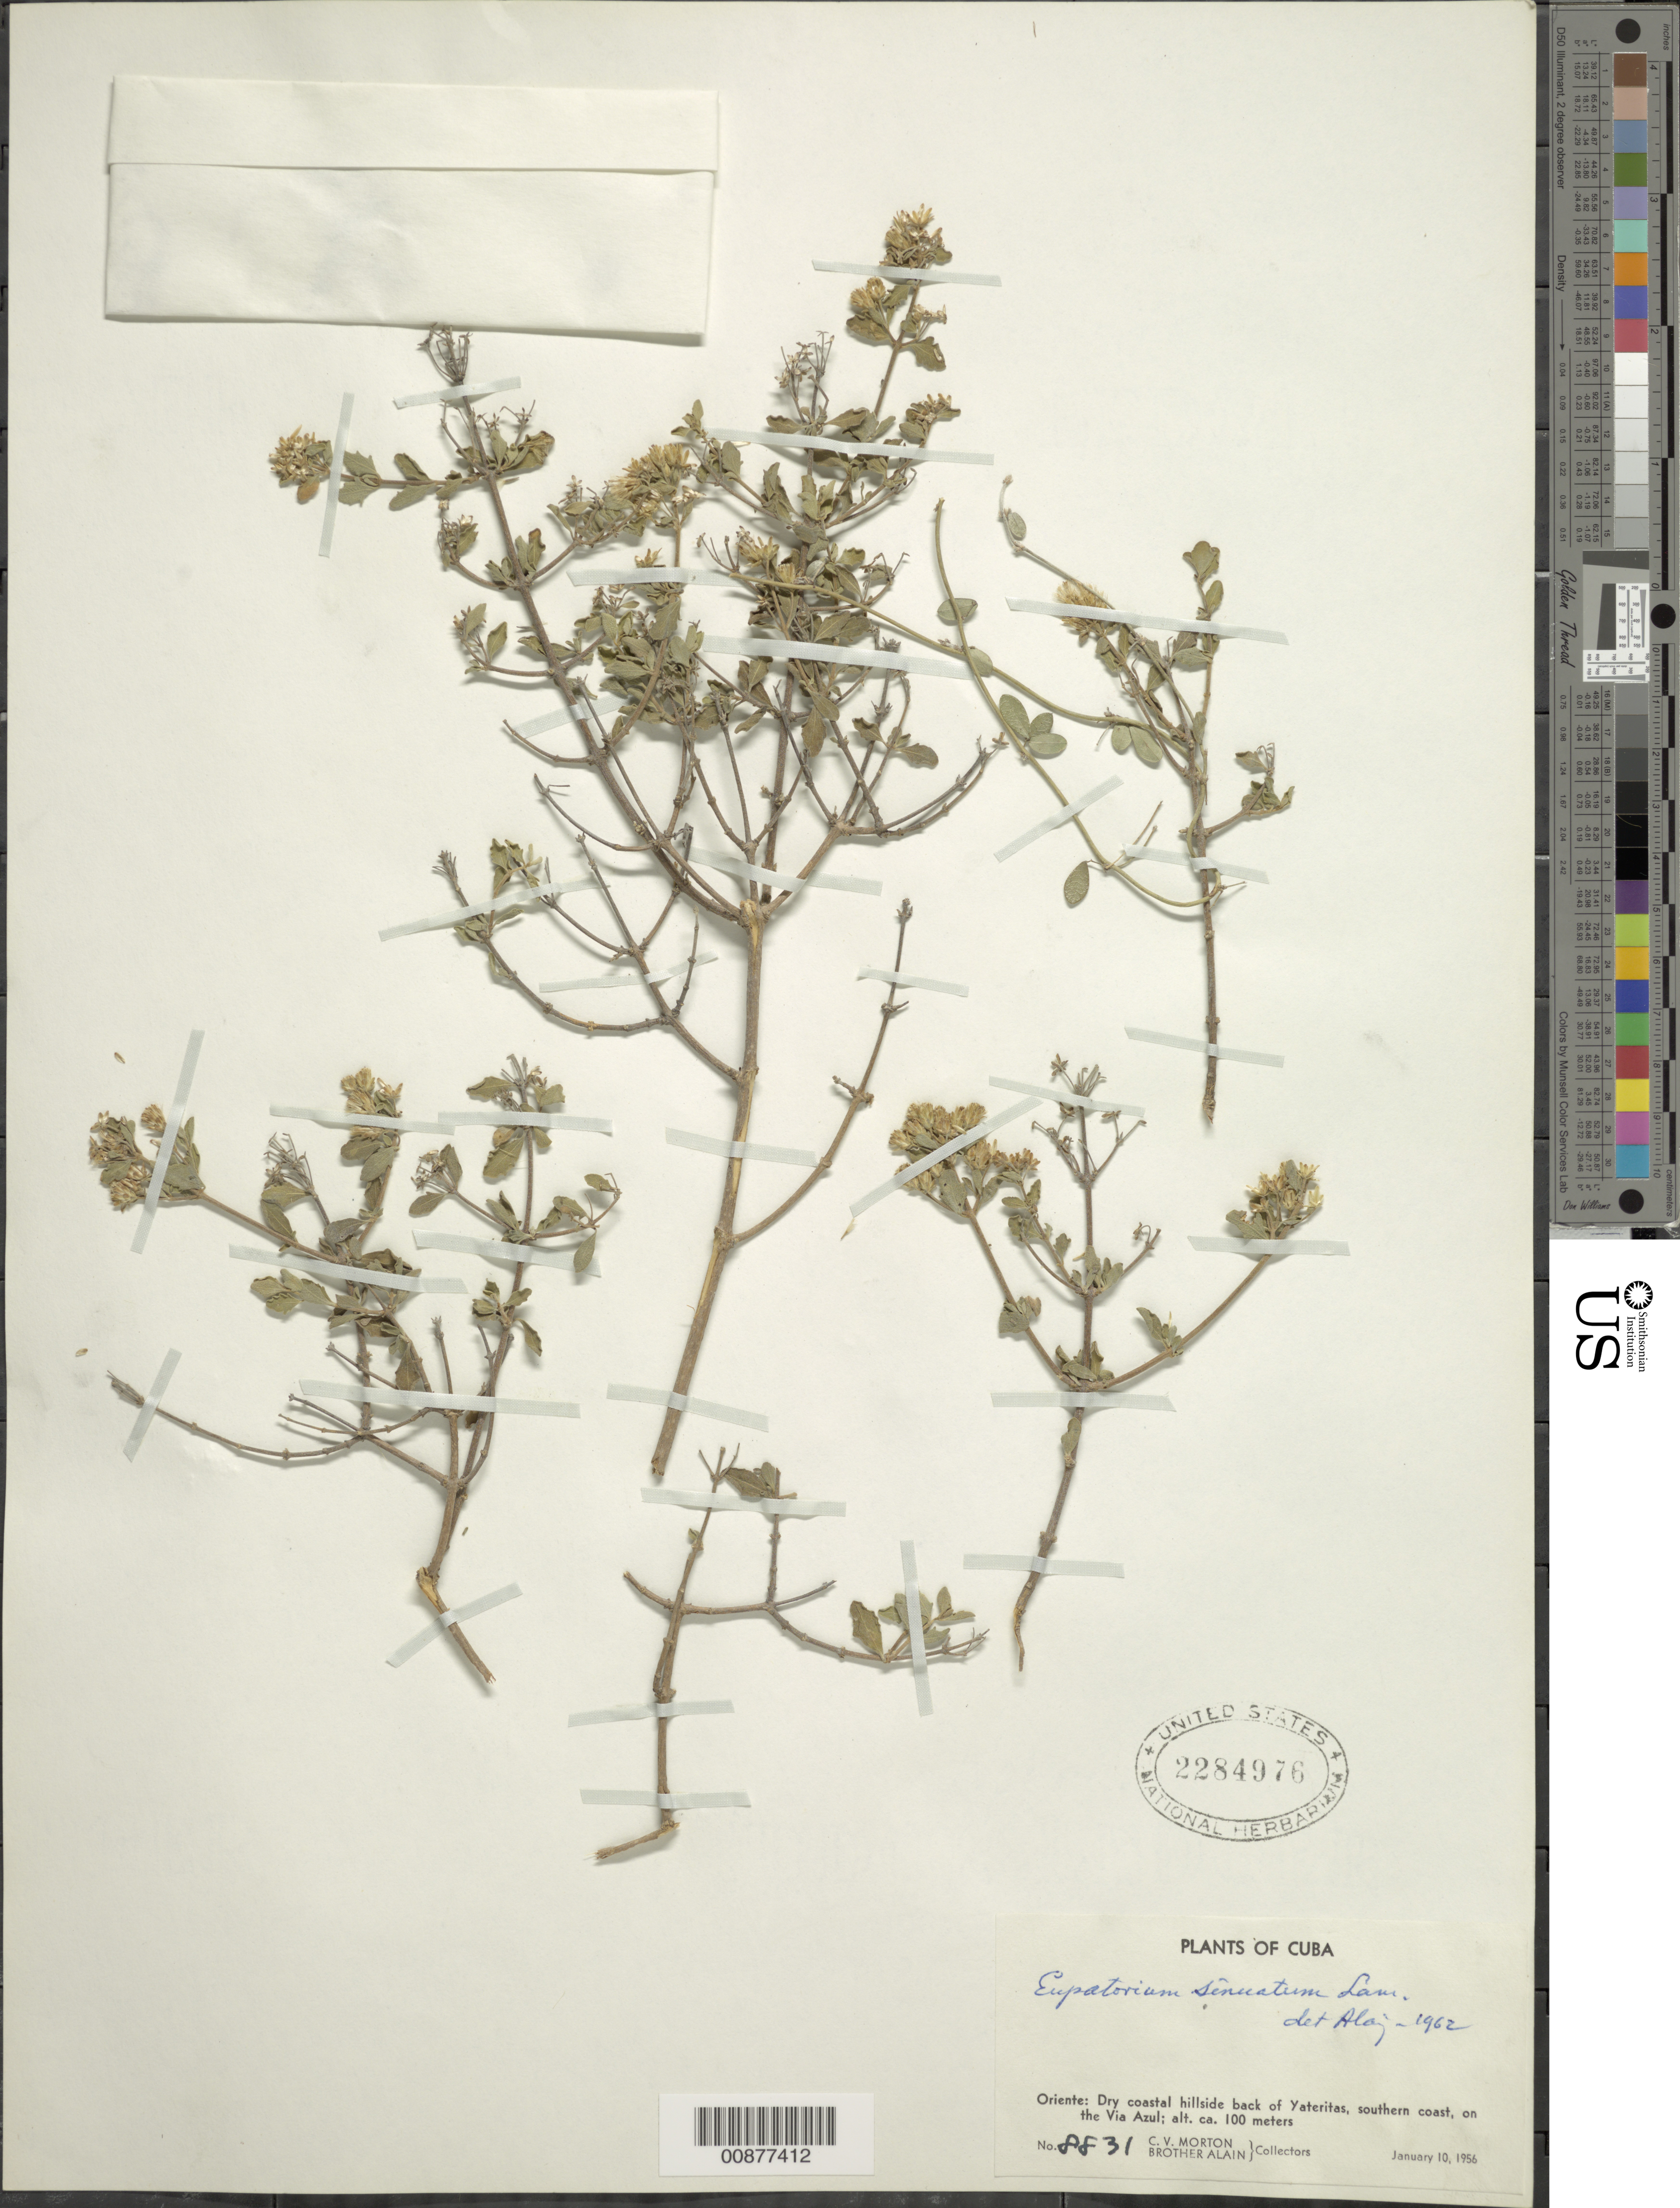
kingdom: Plantae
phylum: Tracheophyta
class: Magnoliopsida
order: Asterales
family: Asteraceae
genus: Chromolaena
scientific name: Chromolaena sinuata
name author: (Lam.) R.M. King & H. Rob.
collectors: C. V. Morton & A. H. Liogier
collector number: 8831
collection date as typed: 10 Jan 1956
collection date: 1956-01-10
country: Cuba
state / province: Oriente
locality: Coastal hill back of Yateritas, southern coast, on the Via Azul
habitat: Dry coastal hillside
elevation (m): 100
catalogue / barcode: US 2284976